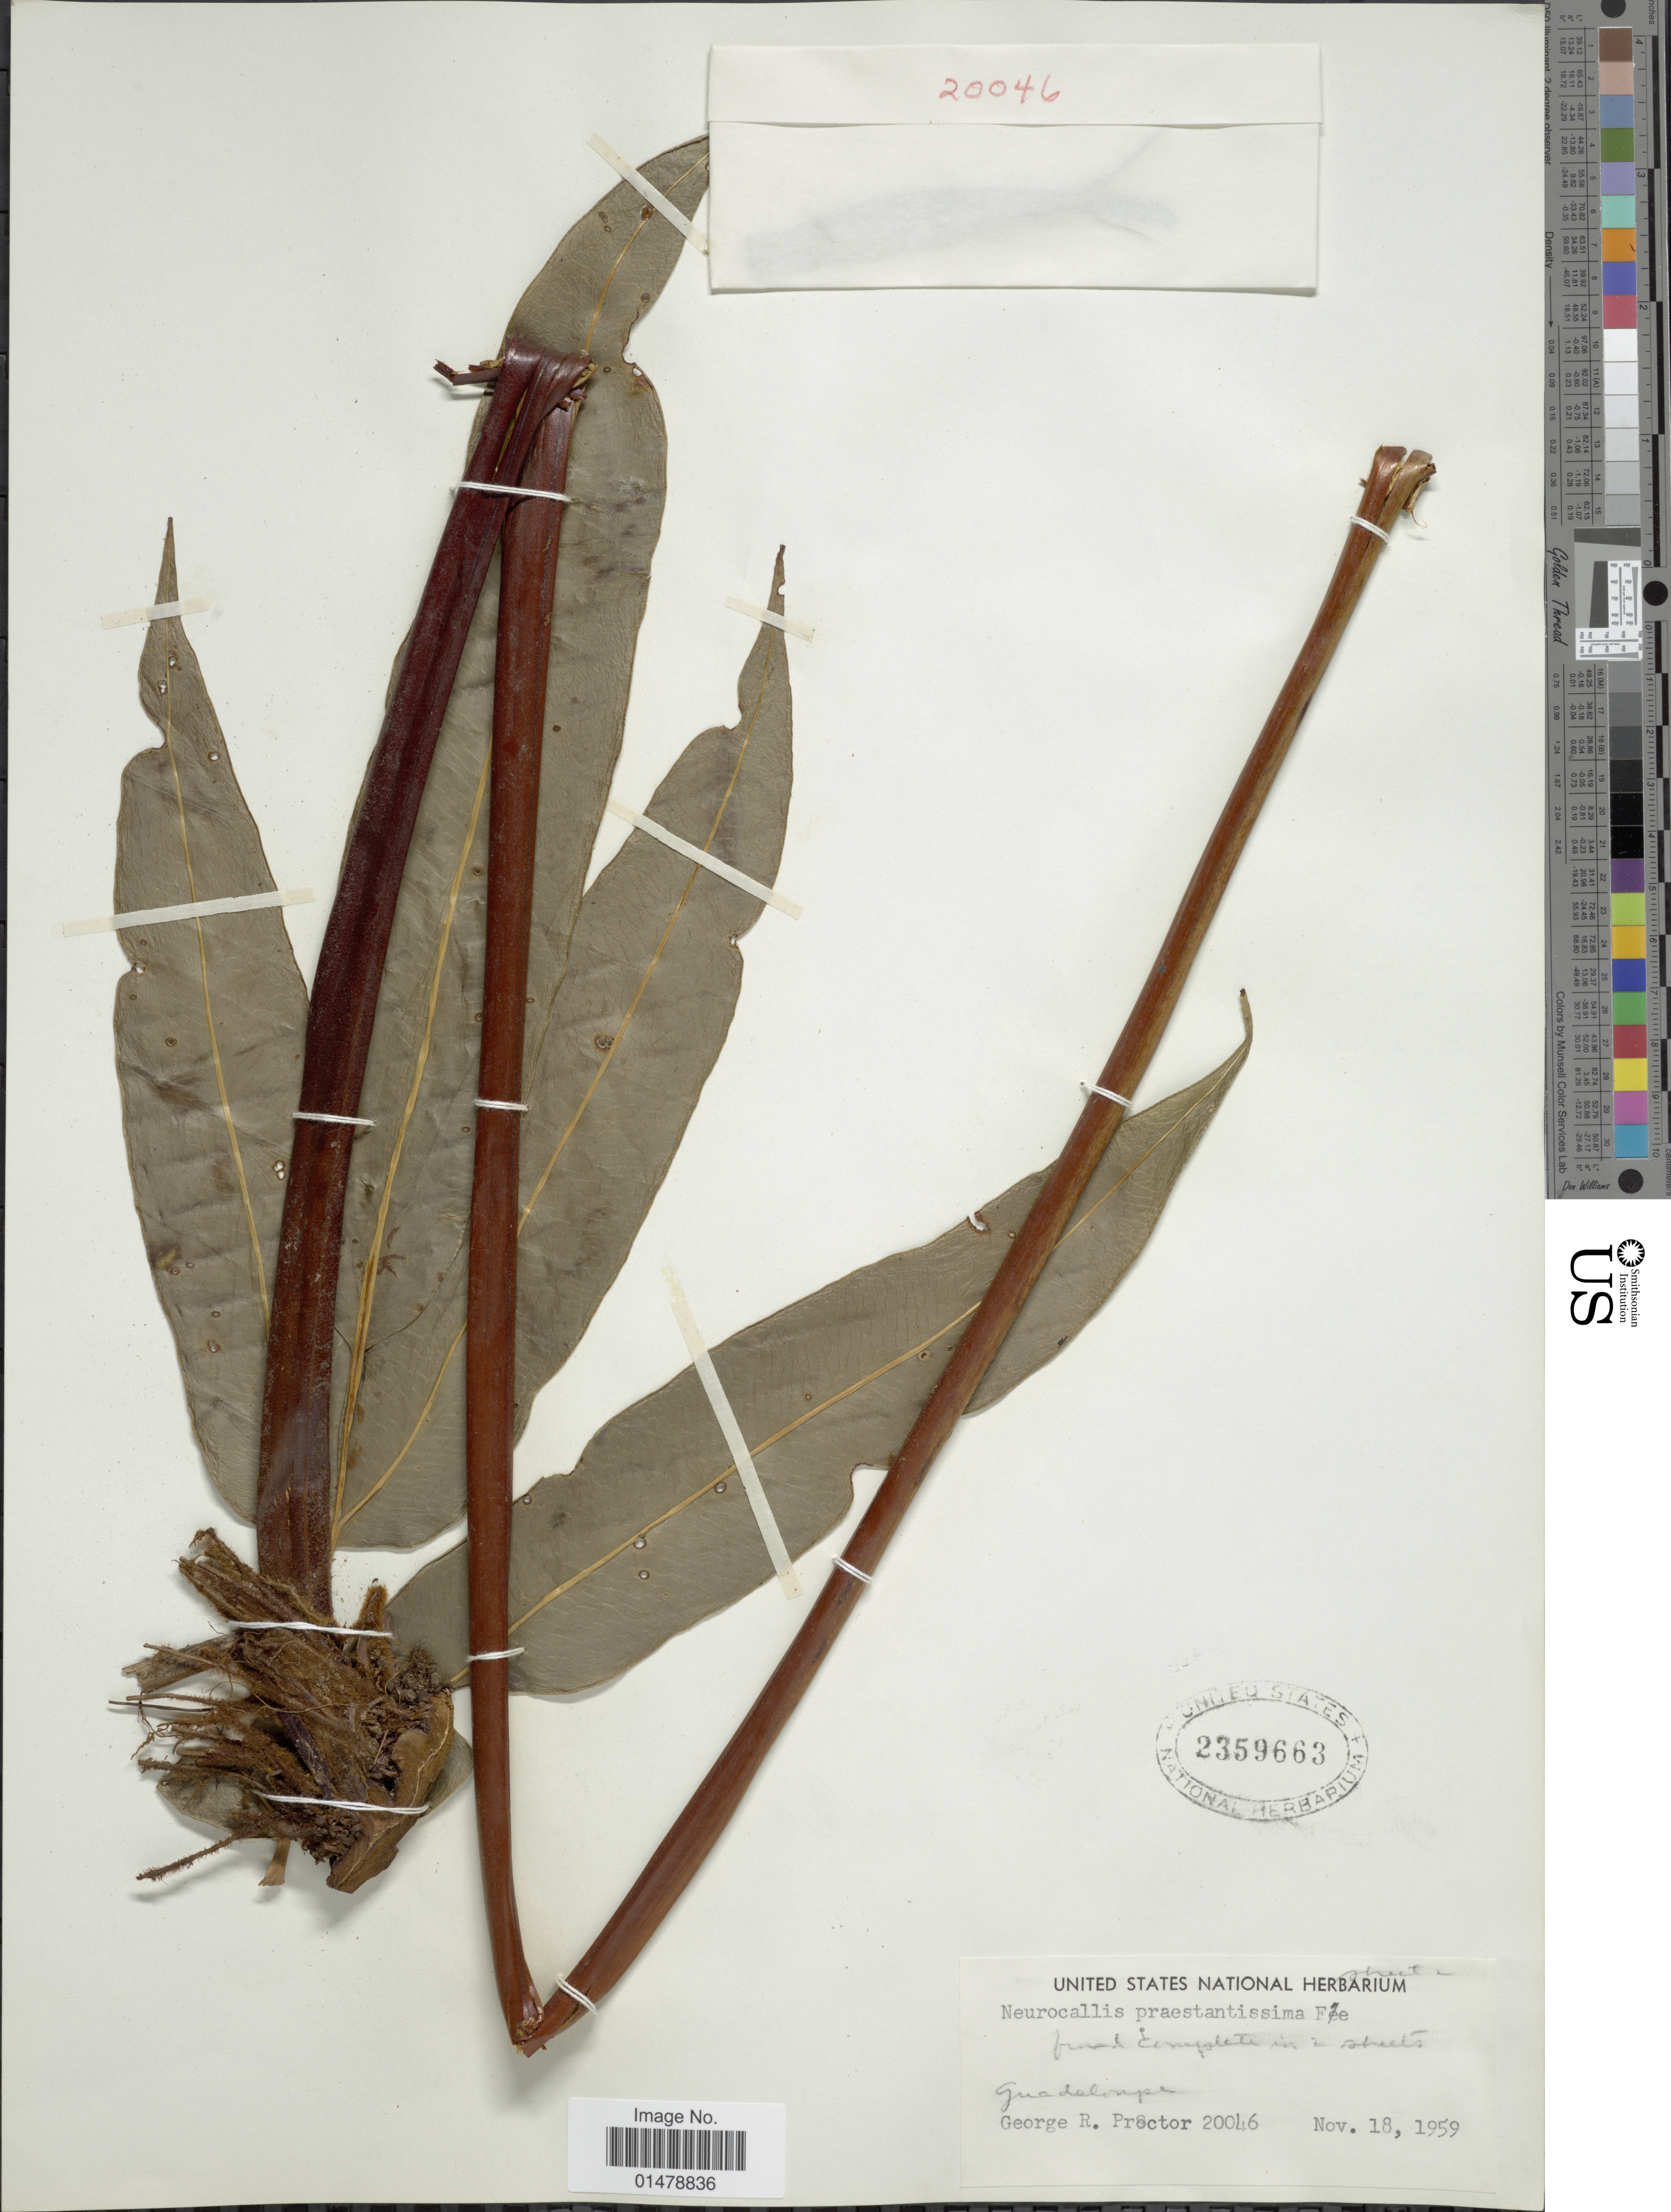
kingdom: Plantae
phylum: Tracheophyta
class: Polypodiopsida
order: Polypodiales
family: Pteridaceae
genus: Pteris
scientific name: Pteris praestantissima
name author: (Bory ex Fée) Christenh.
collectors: G. R. Proctor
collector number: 20046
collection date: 1959-11-18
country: Guadeloupe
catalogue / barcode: US 2359663